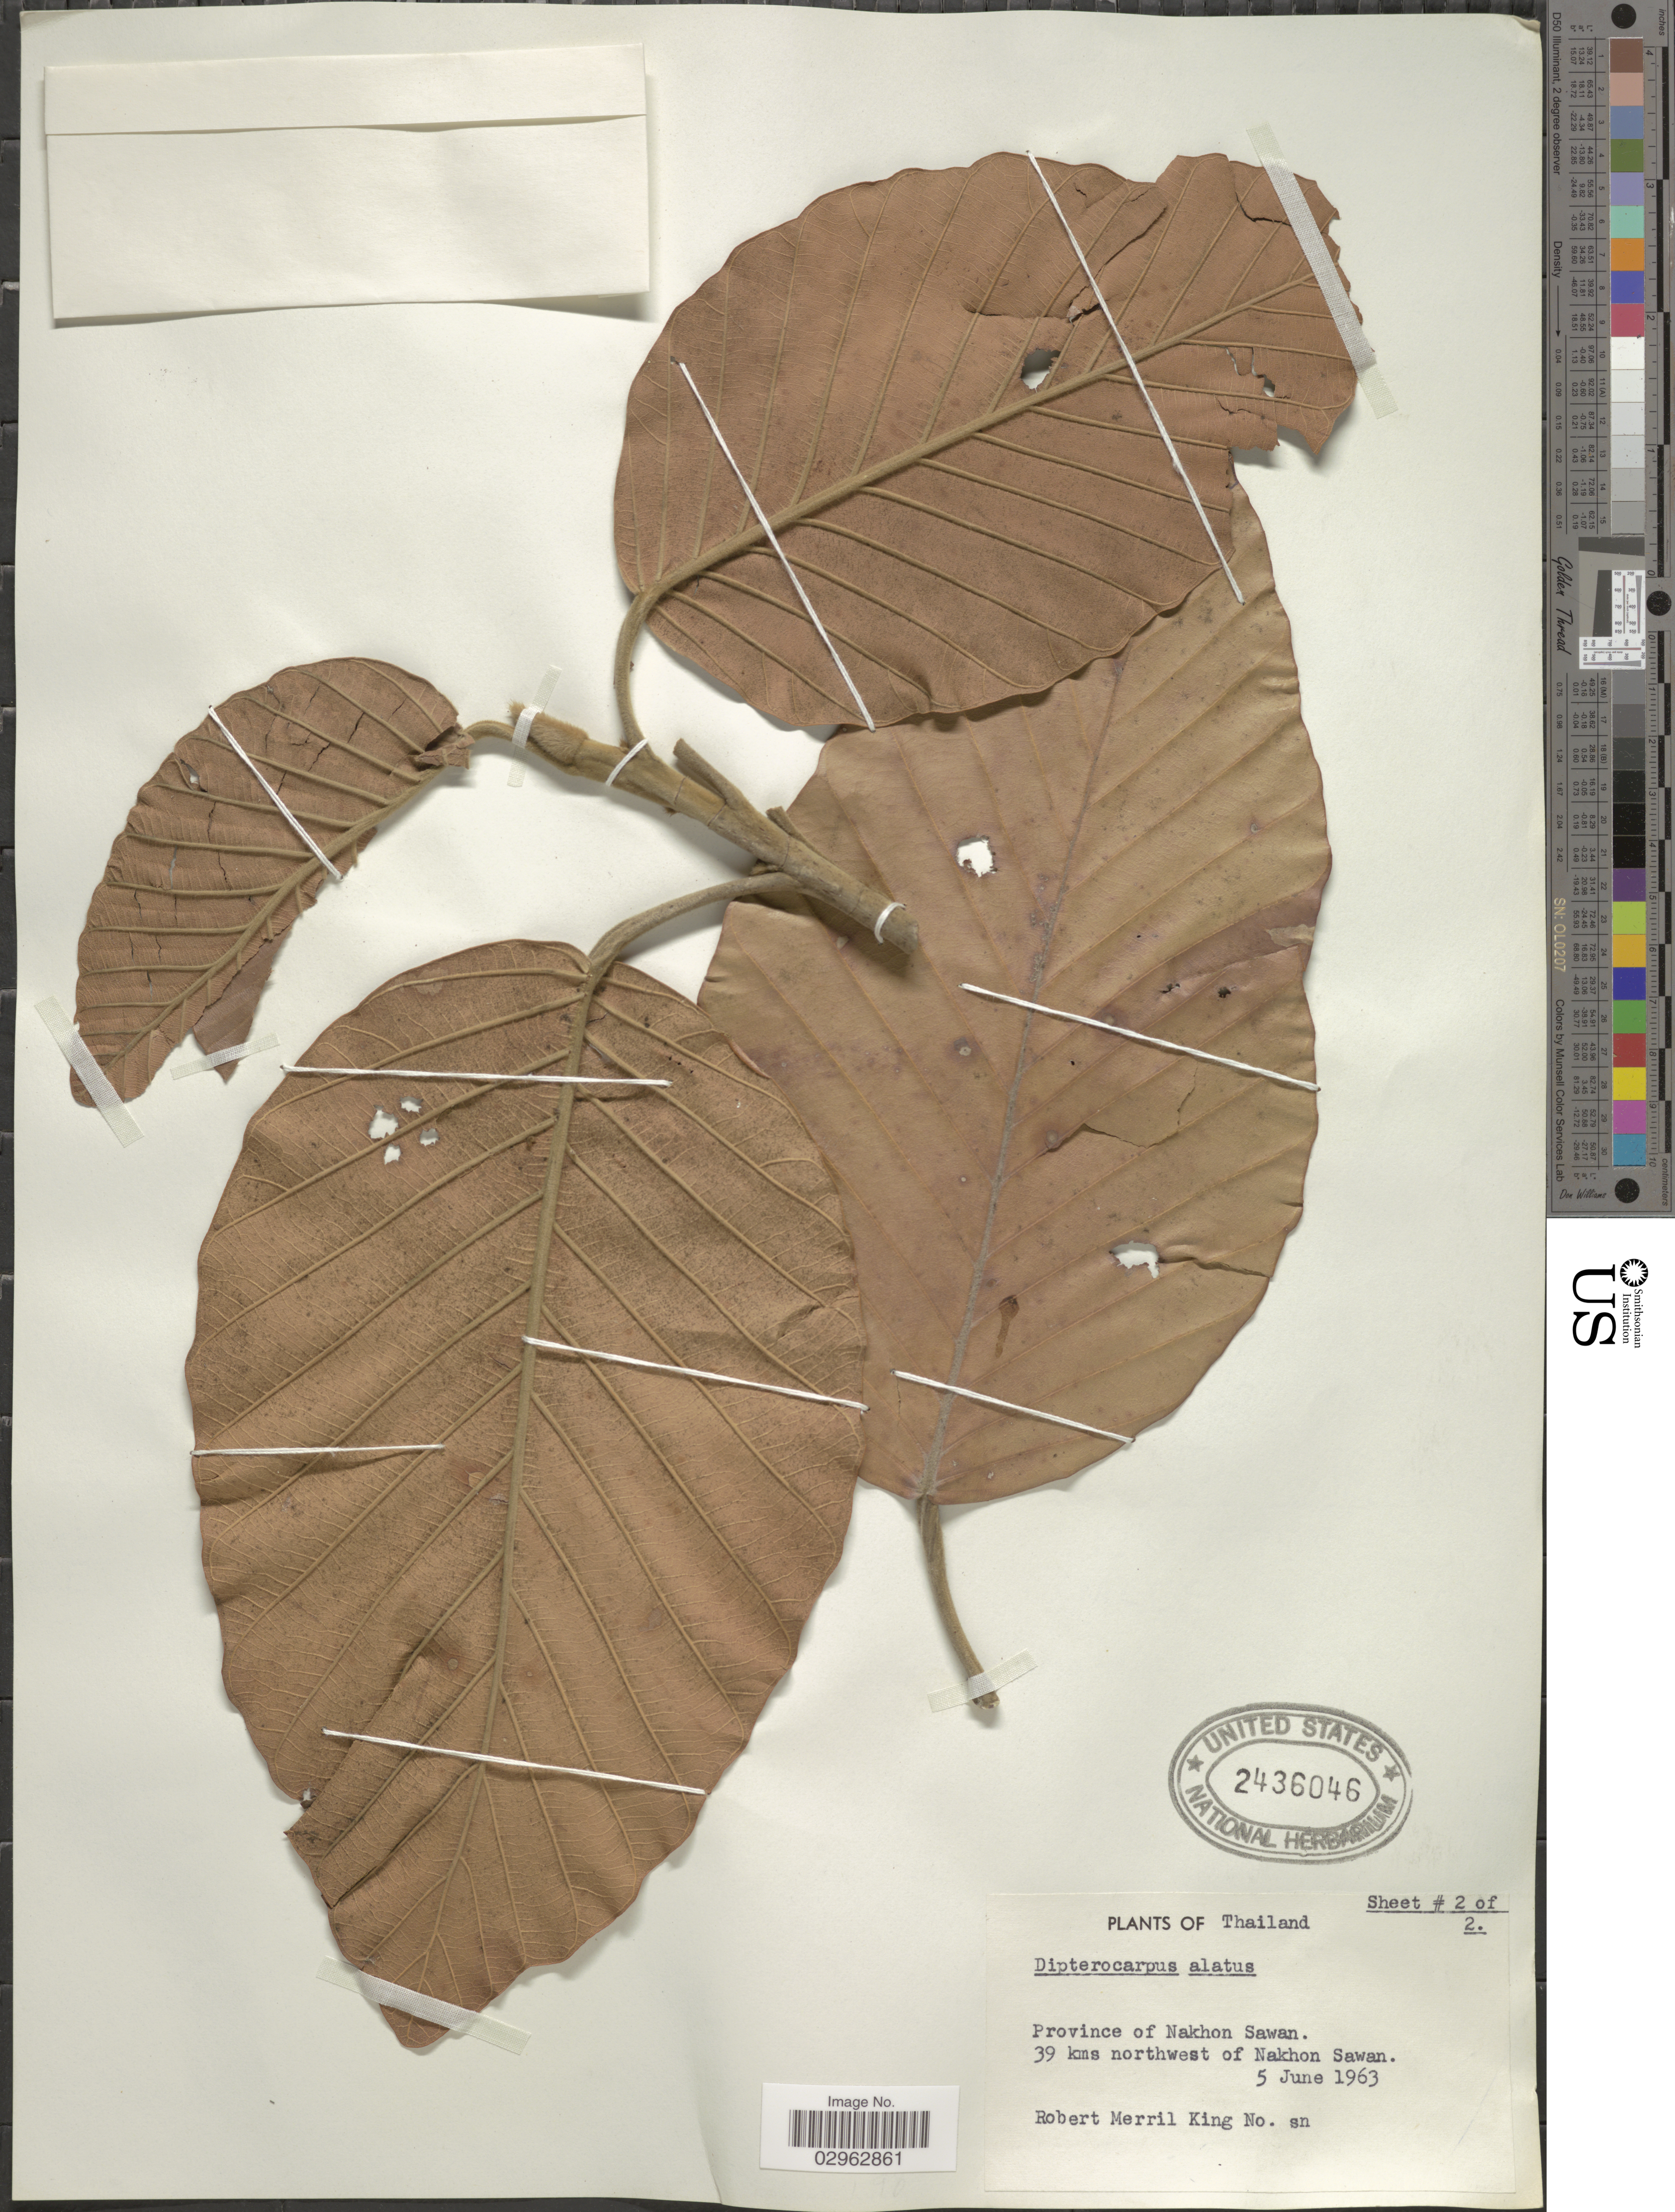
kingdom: Plantae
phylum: Tracheophyta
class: Magnoliopsida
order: Malvales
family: Dipterocarpaceae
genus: Dipterocarpus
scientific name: Dipterocarpus alatus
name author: Roxb.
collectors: R. M. King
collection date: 1963-06-05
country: Thailand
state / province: Nakhon Sawan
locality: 39 kms northwest of Nakhon Sawan.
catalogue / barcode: US 2436046